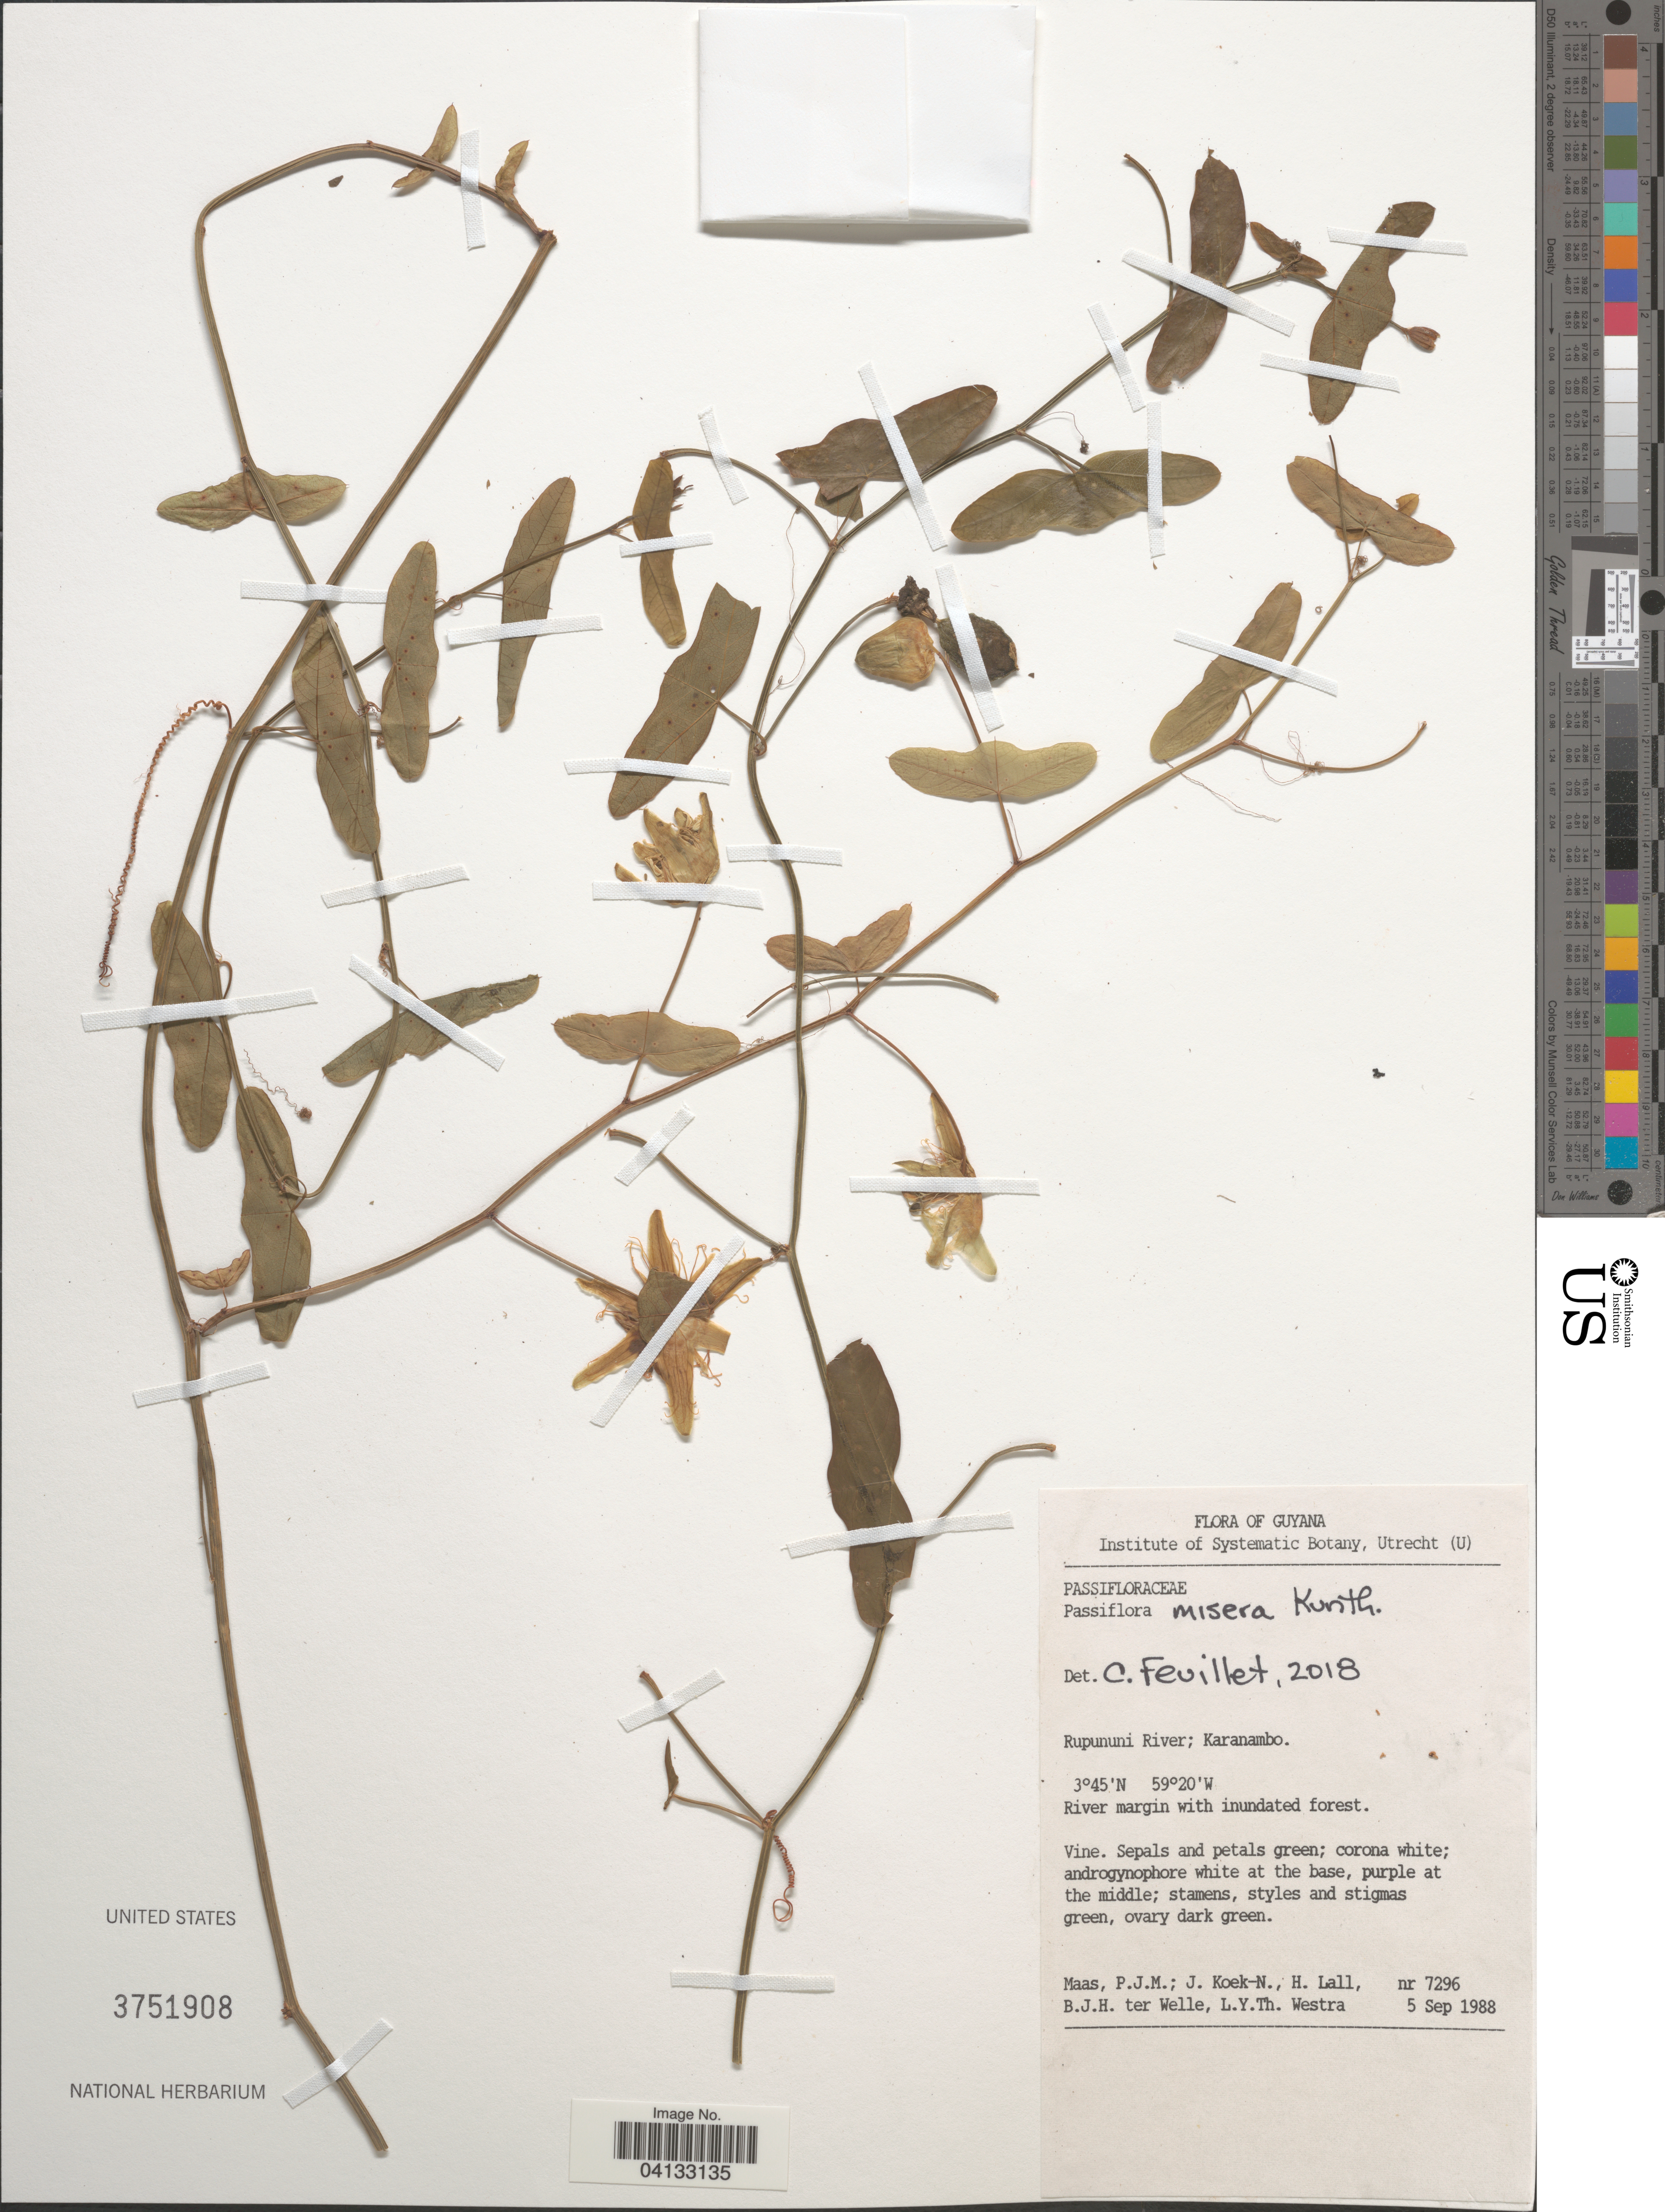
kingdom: Plantae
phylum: Tracheophyta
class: Magnoliopsida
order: Malpighiales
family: Passifloraceae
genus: Passiflora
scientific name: Passiflora misera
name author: Kunth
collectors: P. Maas, J. Koek-Noorman, H. Lall, B. Welle & L. Y. T. Westra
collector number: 7296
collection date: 1988-09-05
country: Guyana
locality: Rupununi River; Karanambo.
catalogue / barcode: US 3751908